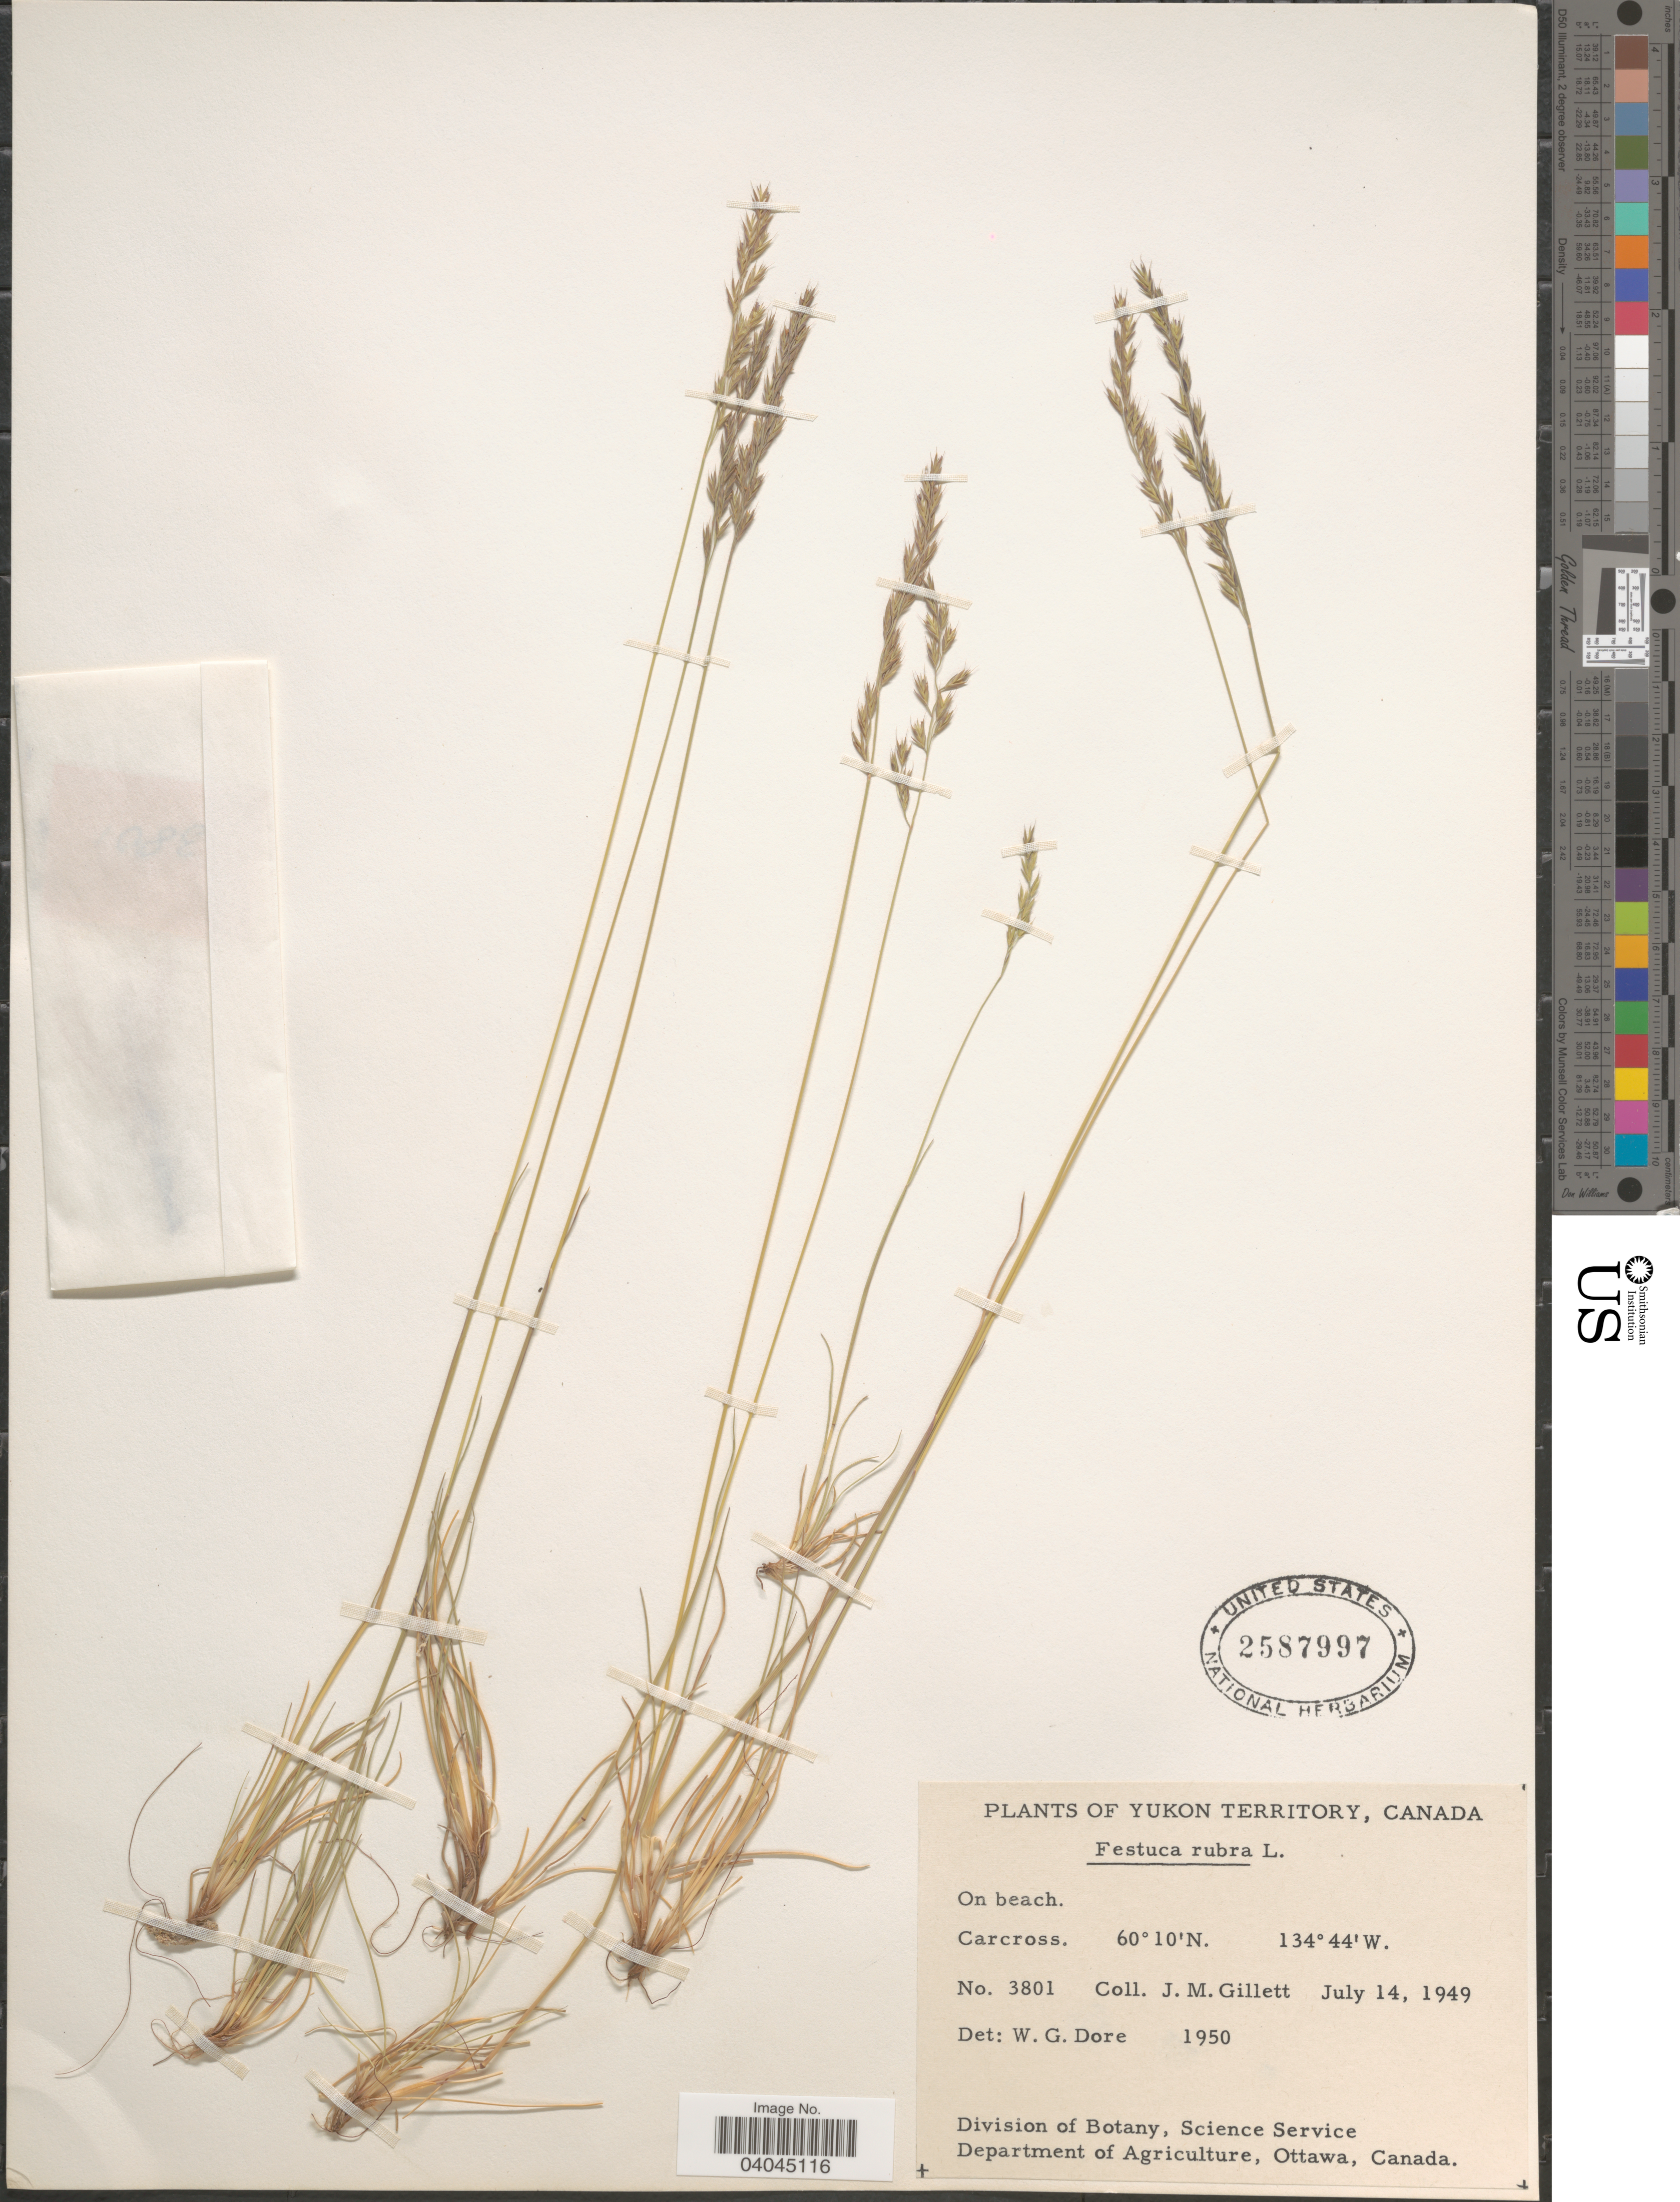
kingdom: Plantae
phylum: Tracheophyta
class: Liliopsida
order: Poales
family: Poaceae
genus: Festuca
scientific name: Festuca rubra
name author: L.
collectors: J. M. Gillett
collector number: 3801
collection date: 1949-07-14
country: Canada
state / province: Yukon Territory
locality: Carcross.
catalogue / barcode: US 2587997